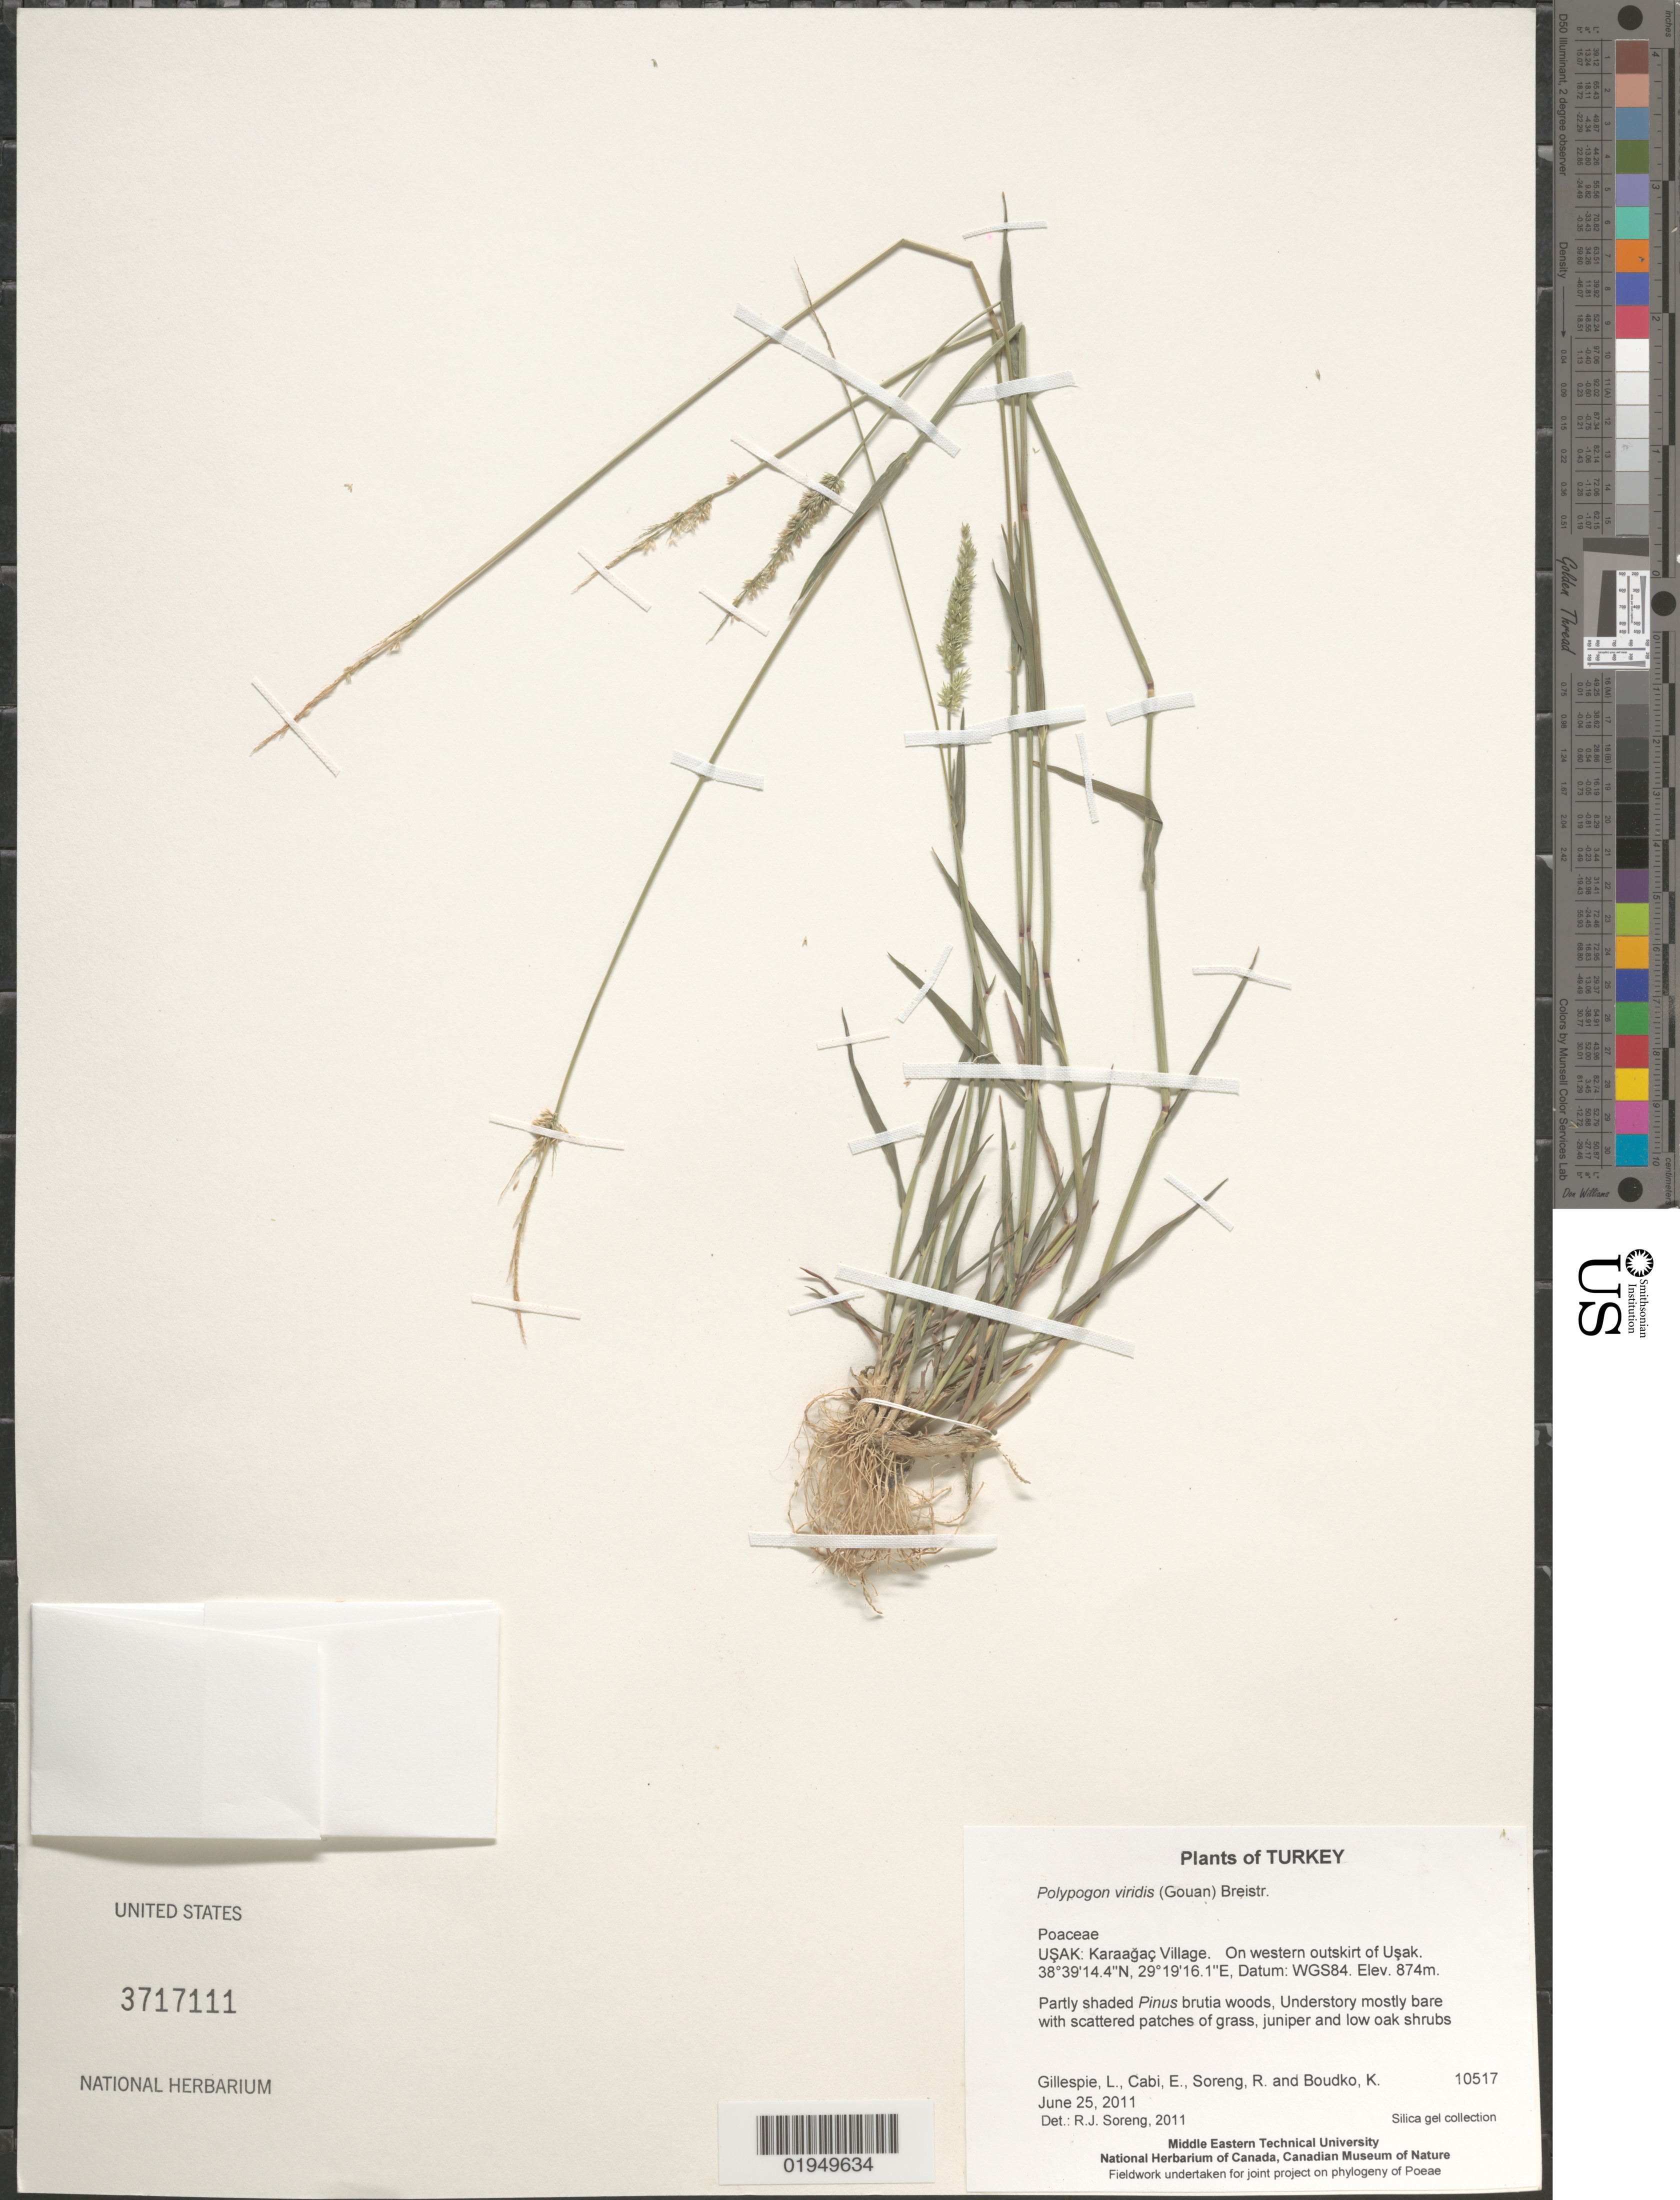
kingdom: Plantae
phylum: Tracheophyta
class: Liliopsida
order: Poales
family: Poaceae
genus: Polypogon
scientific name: Polypogon viridis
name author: (Gouan) Breistroffer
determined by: Soreng, Robert J., Research Associate (BOT), Smithsonian Institution - National Museum of Natural History (UNITED STATES)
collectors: L. J. Gillespie, E. Cabi, R. J. Soreng & K. Boudko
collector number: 10517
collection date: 2011-06-25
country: Turkey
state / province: Usak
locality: Karaagaç Village. On western outskirt of Usak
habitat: Partly shaded Pinus brutia woods, Understory mostly bare with scattered patches of grass, juniper and low oak shrubs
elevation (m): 874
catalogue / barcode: US 3717111